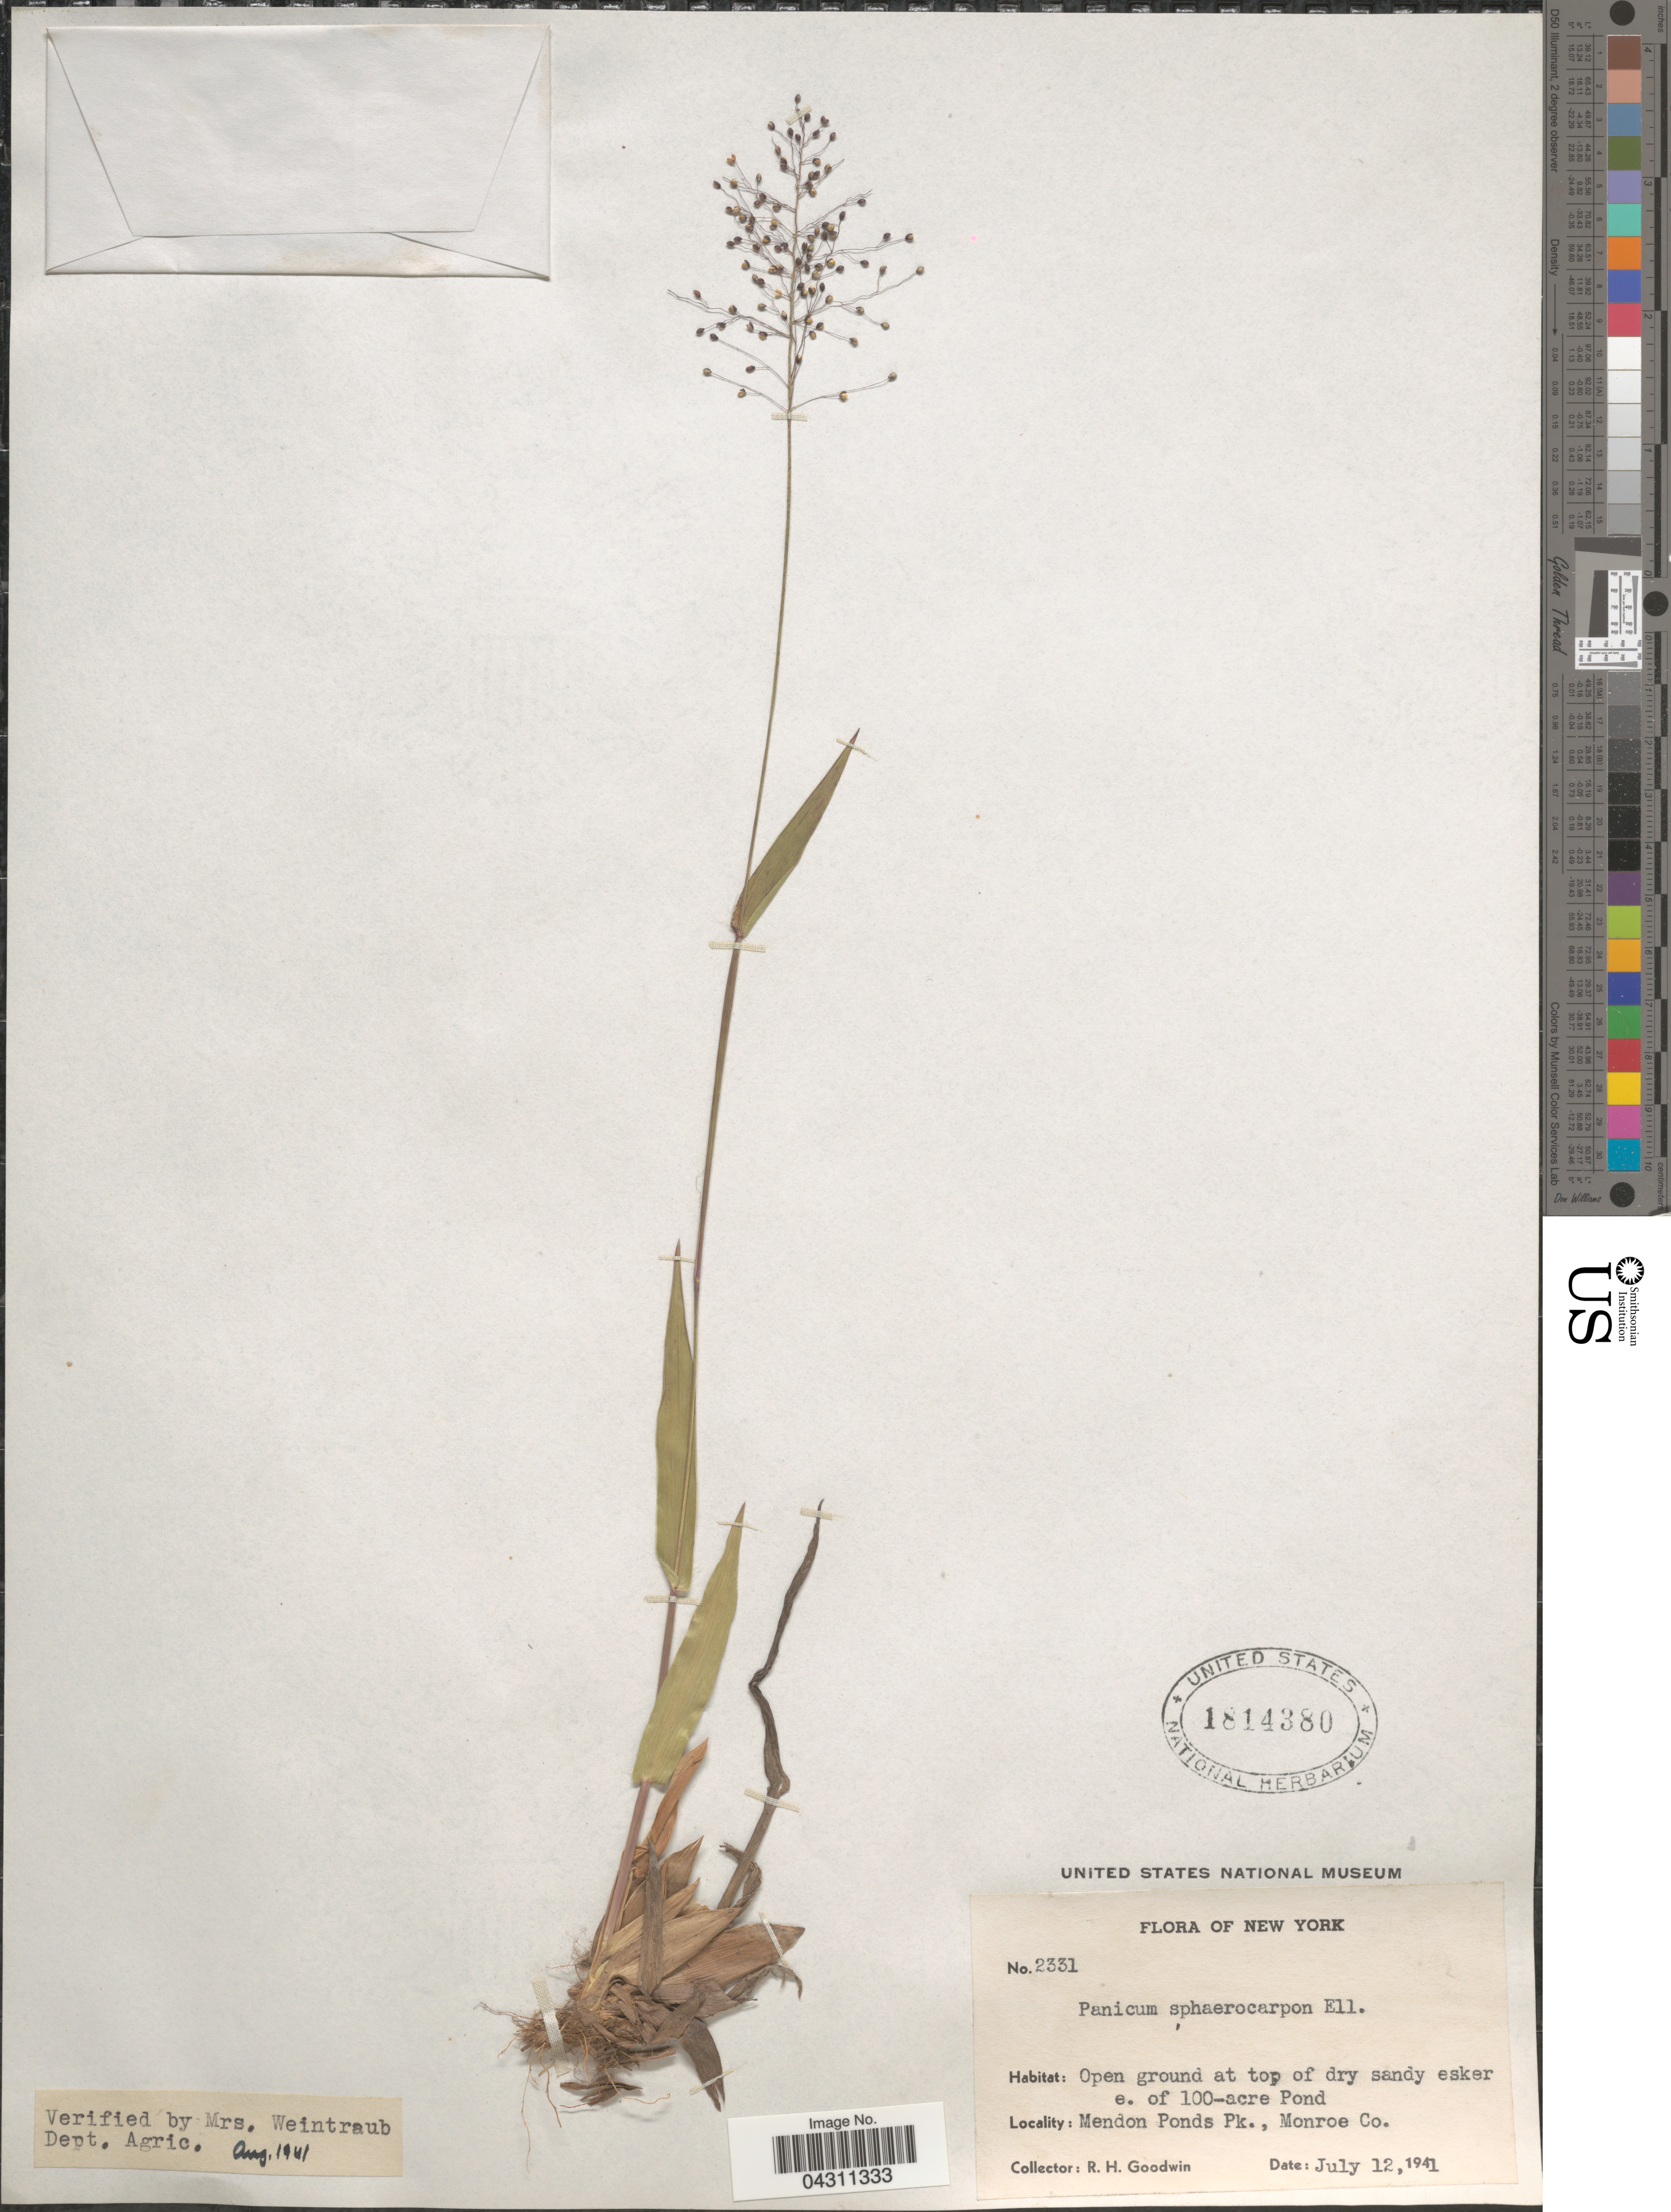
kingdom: Plantae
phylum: Tracheophyta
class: Liliopsida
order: Poales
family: Poaceae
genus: Dichanthelium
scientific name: Dichanthelium sphaerocarpon var. sphaerocarpon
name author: (Elliott) Gould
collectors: R. Goodwin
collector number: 2331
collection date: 1941-07-12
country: United States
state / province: New York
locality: Open ground at top of dry sandy esker e. of 100-acre Pond. Mendon Ponds Pk., Monroe Co.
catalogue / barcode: US 1814380